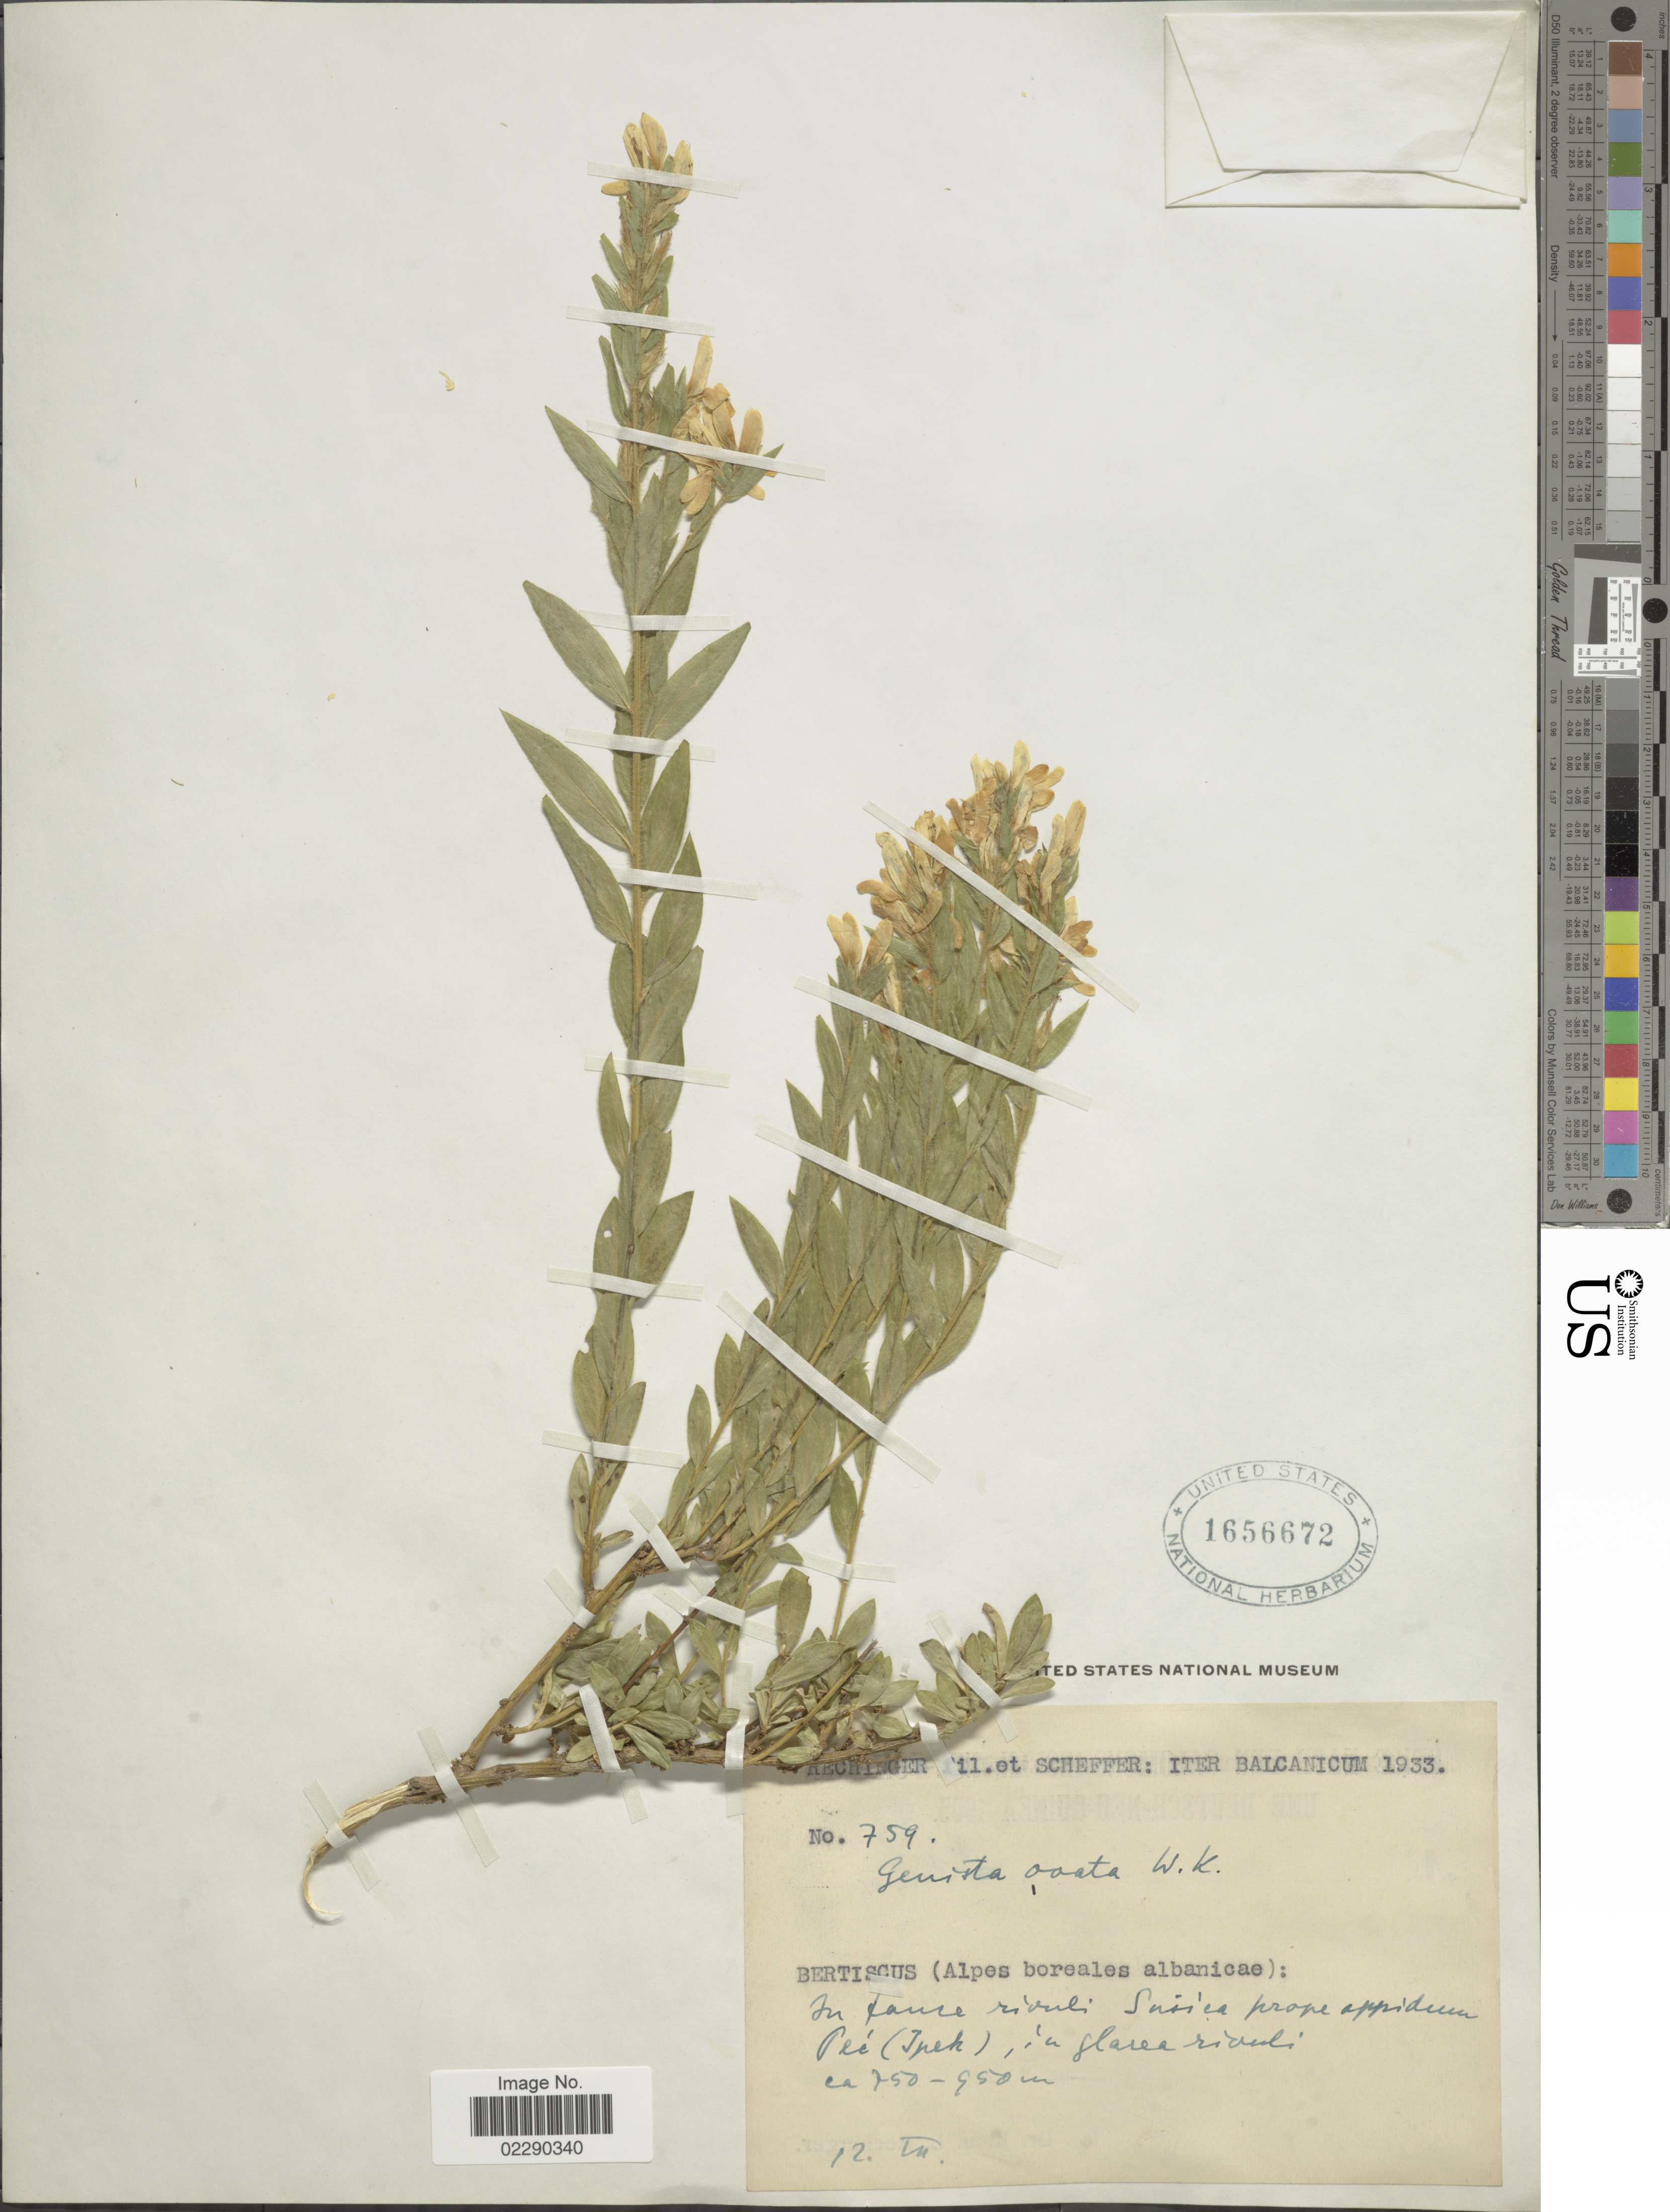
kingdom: Plantae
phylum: Tracheophyta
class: Magnoliopsida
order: Fabales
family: Fabaceae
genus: Genista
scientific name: Genista ovata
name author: Waldst. & Kit.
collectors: -- Rechinger & Scheffer, --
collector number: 759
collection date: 1933-07-12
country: Kosovo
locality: Balacanium, Bertiscus (Alpes boreales albanicae), Suiica [interpreted] prope oppidum Pec (Ipek)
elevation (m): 750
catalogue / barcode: US 1656672